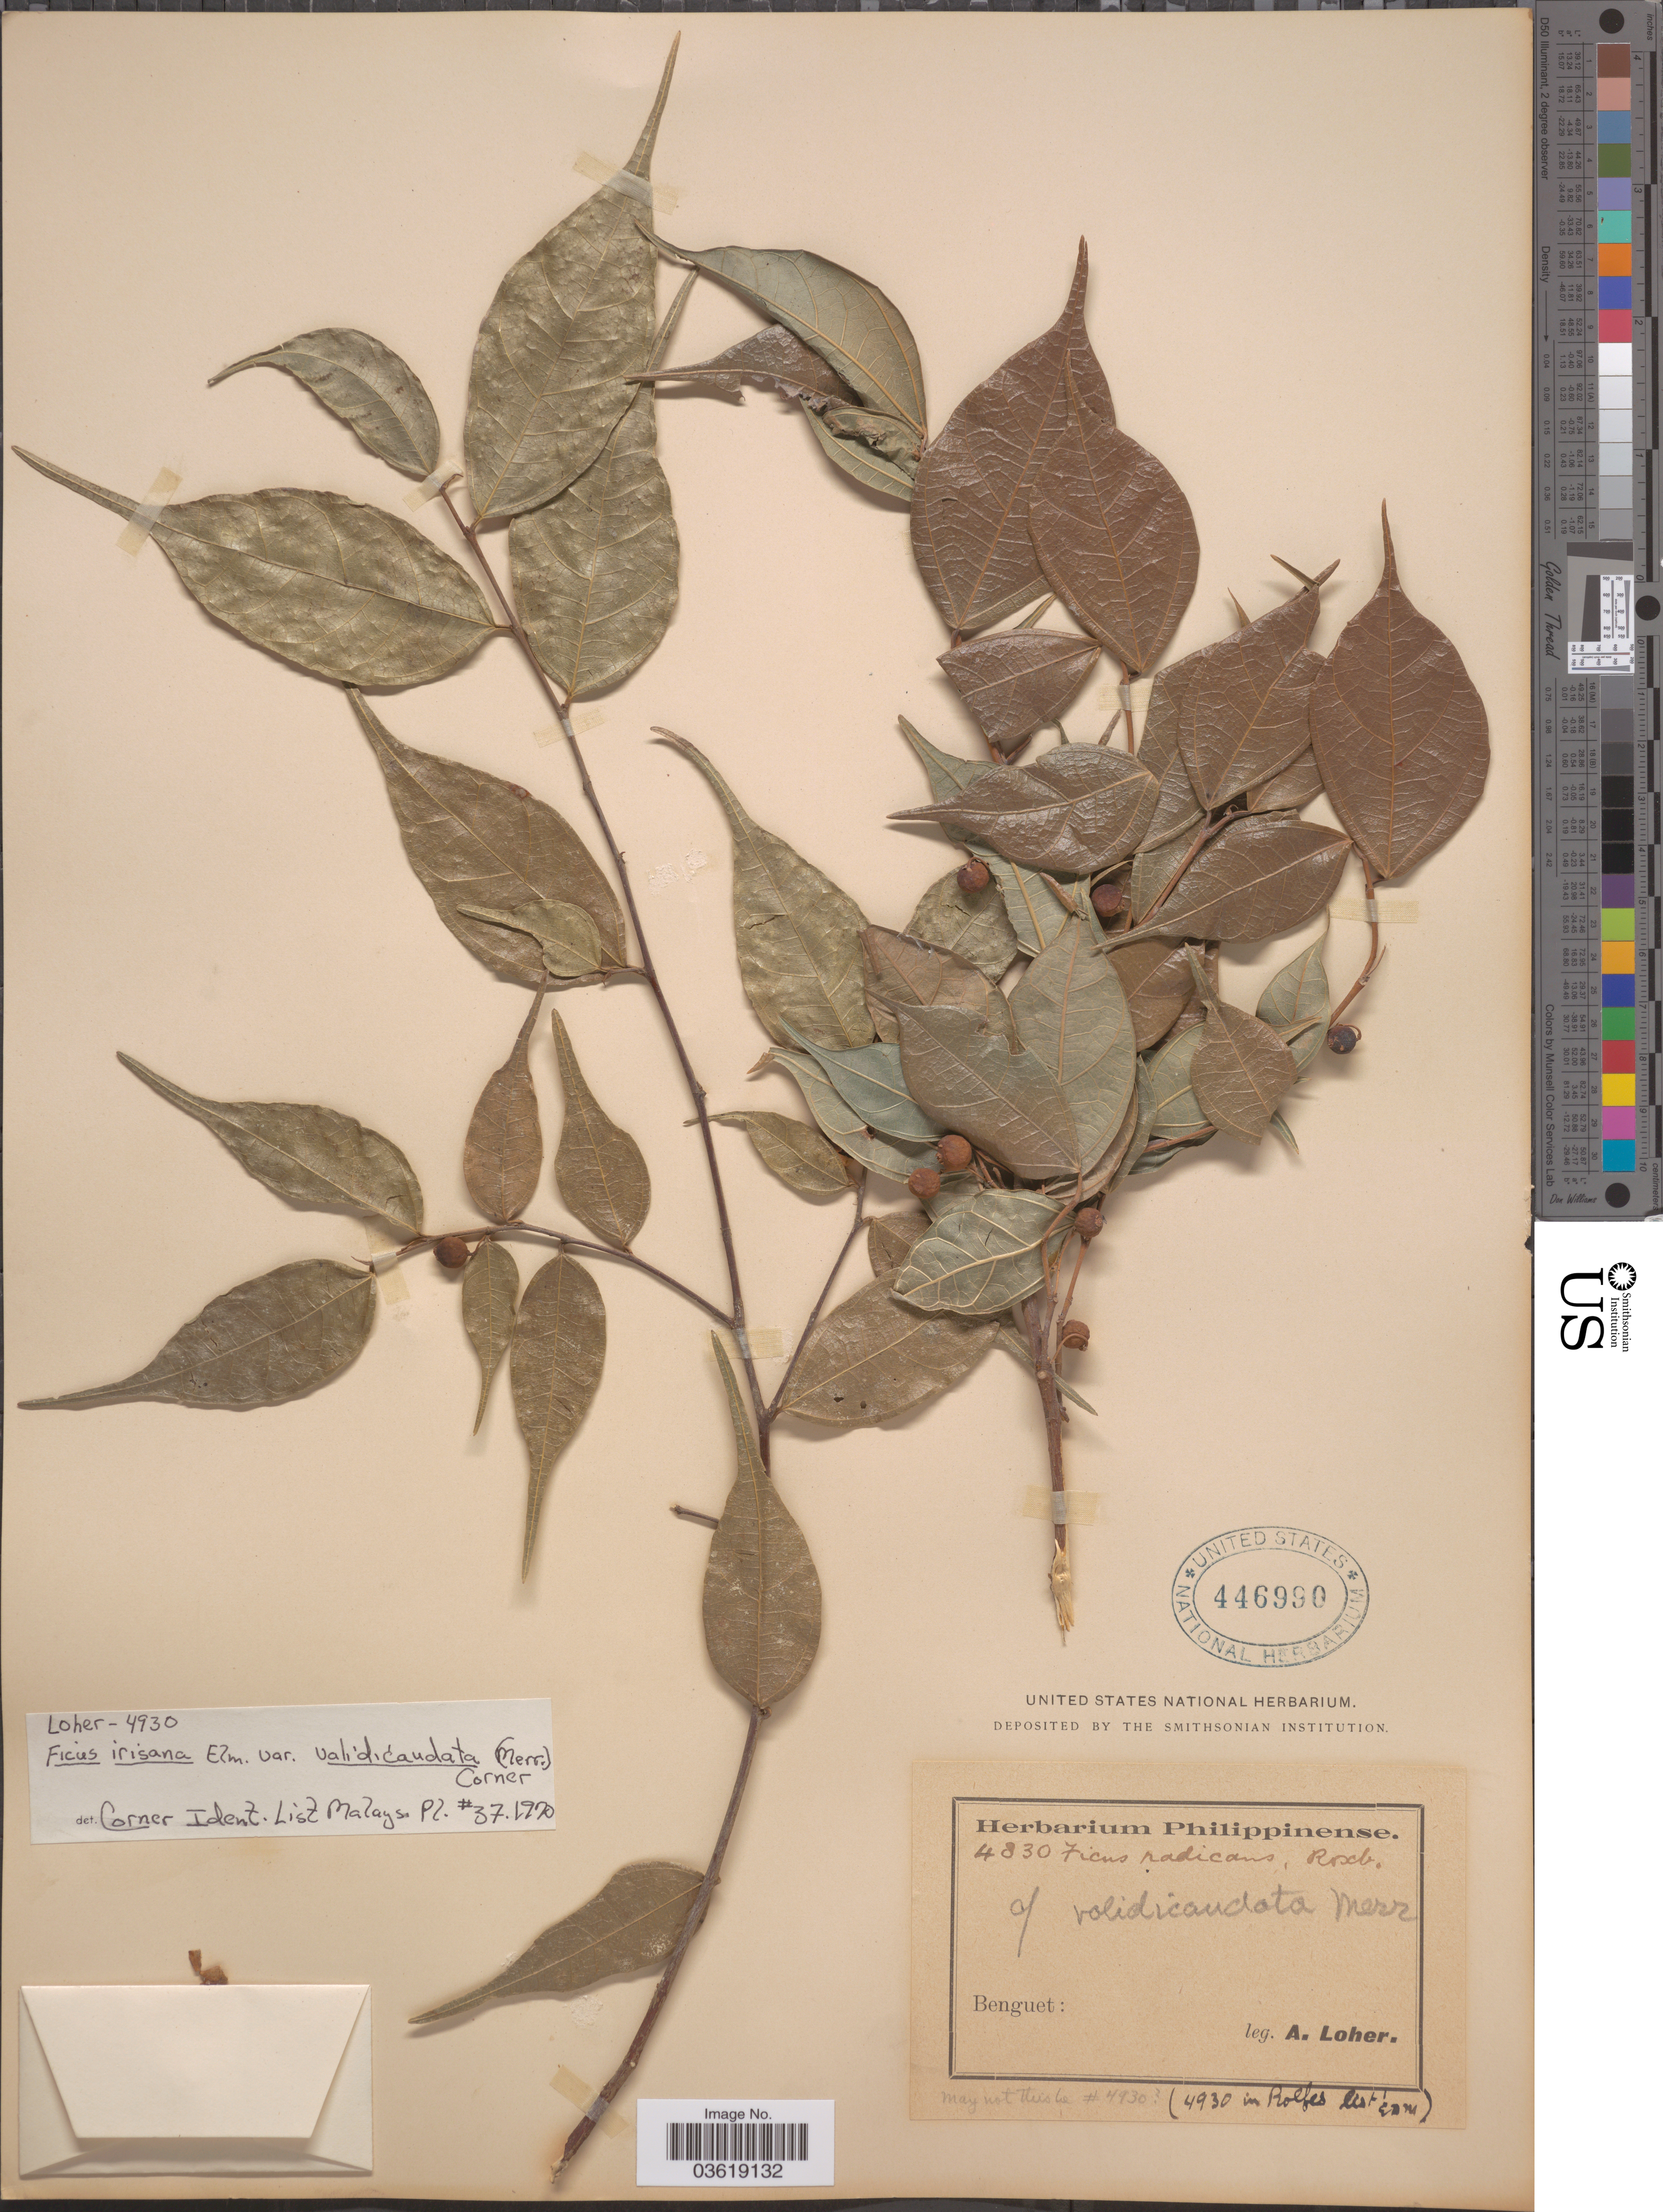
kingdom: Plantae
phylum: Tracheophyta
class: Magnoliopsida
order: Rosales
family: Moraceae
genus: Ficus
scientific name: Ficus irisana var. validicaudata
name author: Corner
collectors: A. Loher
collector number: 4830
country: Philippines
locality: Benguet.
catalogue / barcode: US 446990